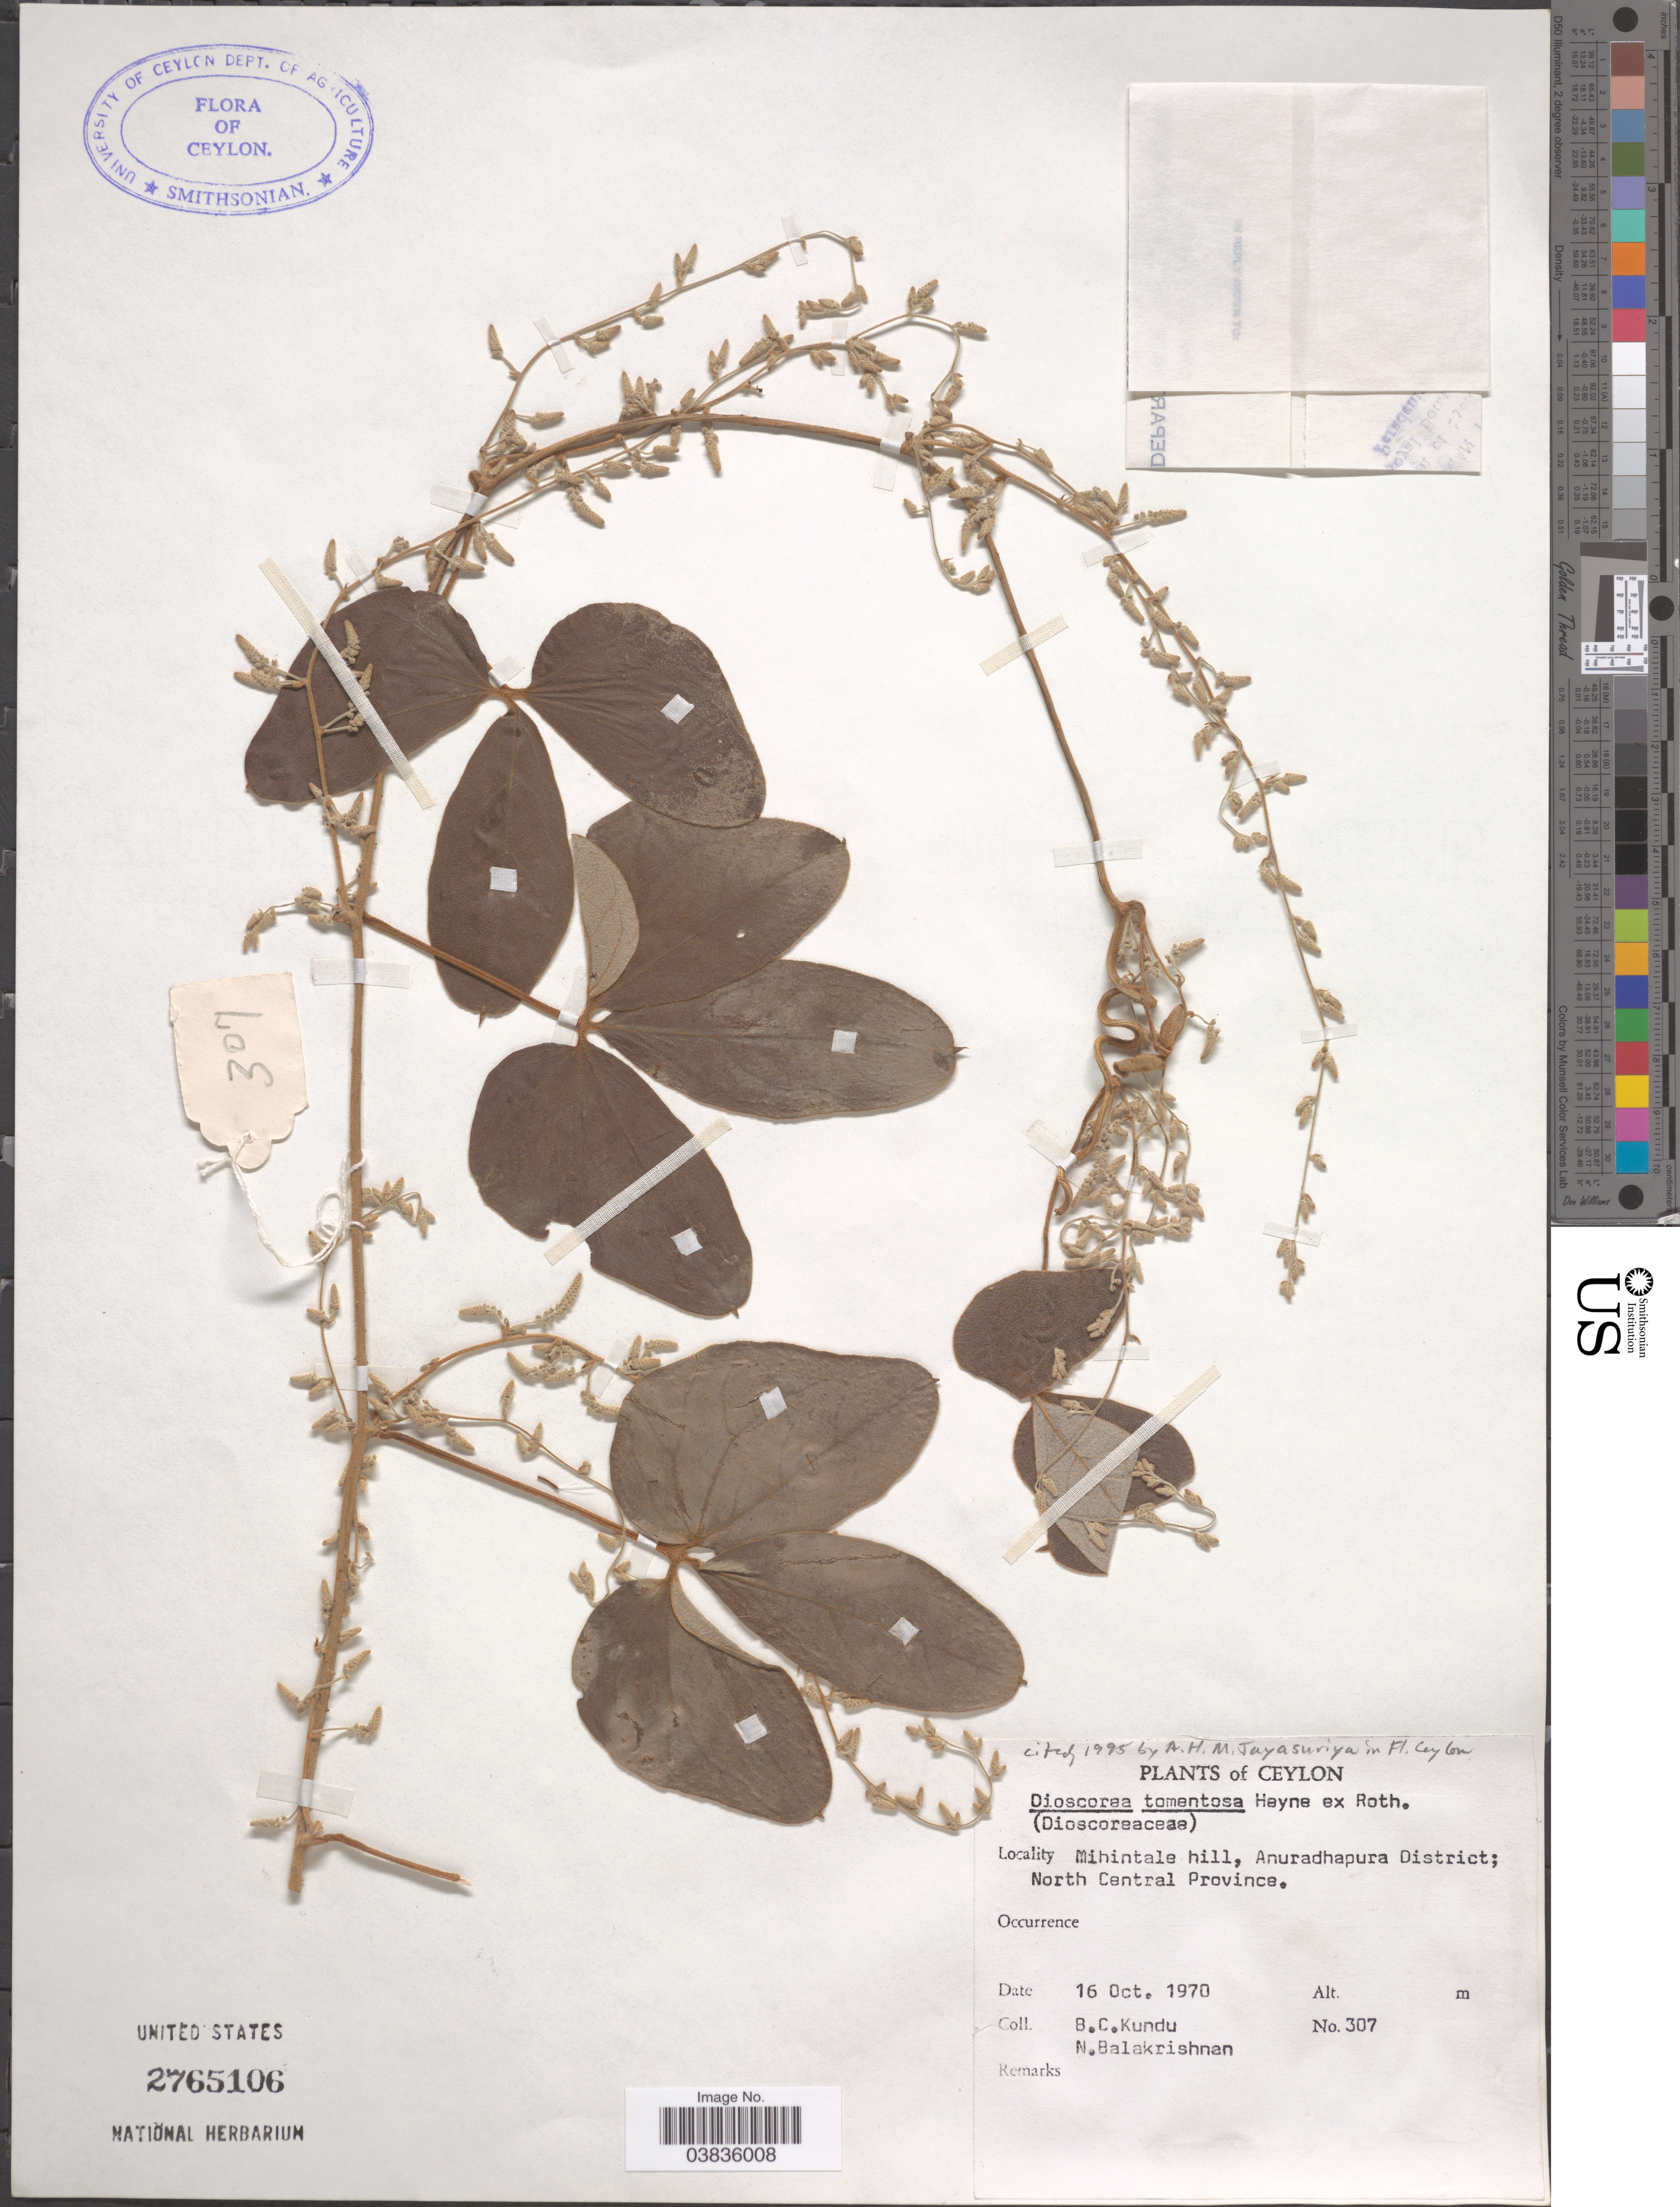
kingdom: Plantae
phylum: Tracheophyta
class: Liliopsida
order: Dioscoreales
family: Dioscoreaceae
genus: Dioscorea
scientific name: Dioscorea tomentosa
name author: J. Koenig ex Spreng.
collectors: B. C. Kundu & N. Balakrishnan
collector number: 307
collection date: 1970-10-16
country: Sri Lanka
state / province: North Central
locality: Ceylon. Mihintale hill, Anuradhapura District; North Central Province.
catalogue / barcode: US 2765106